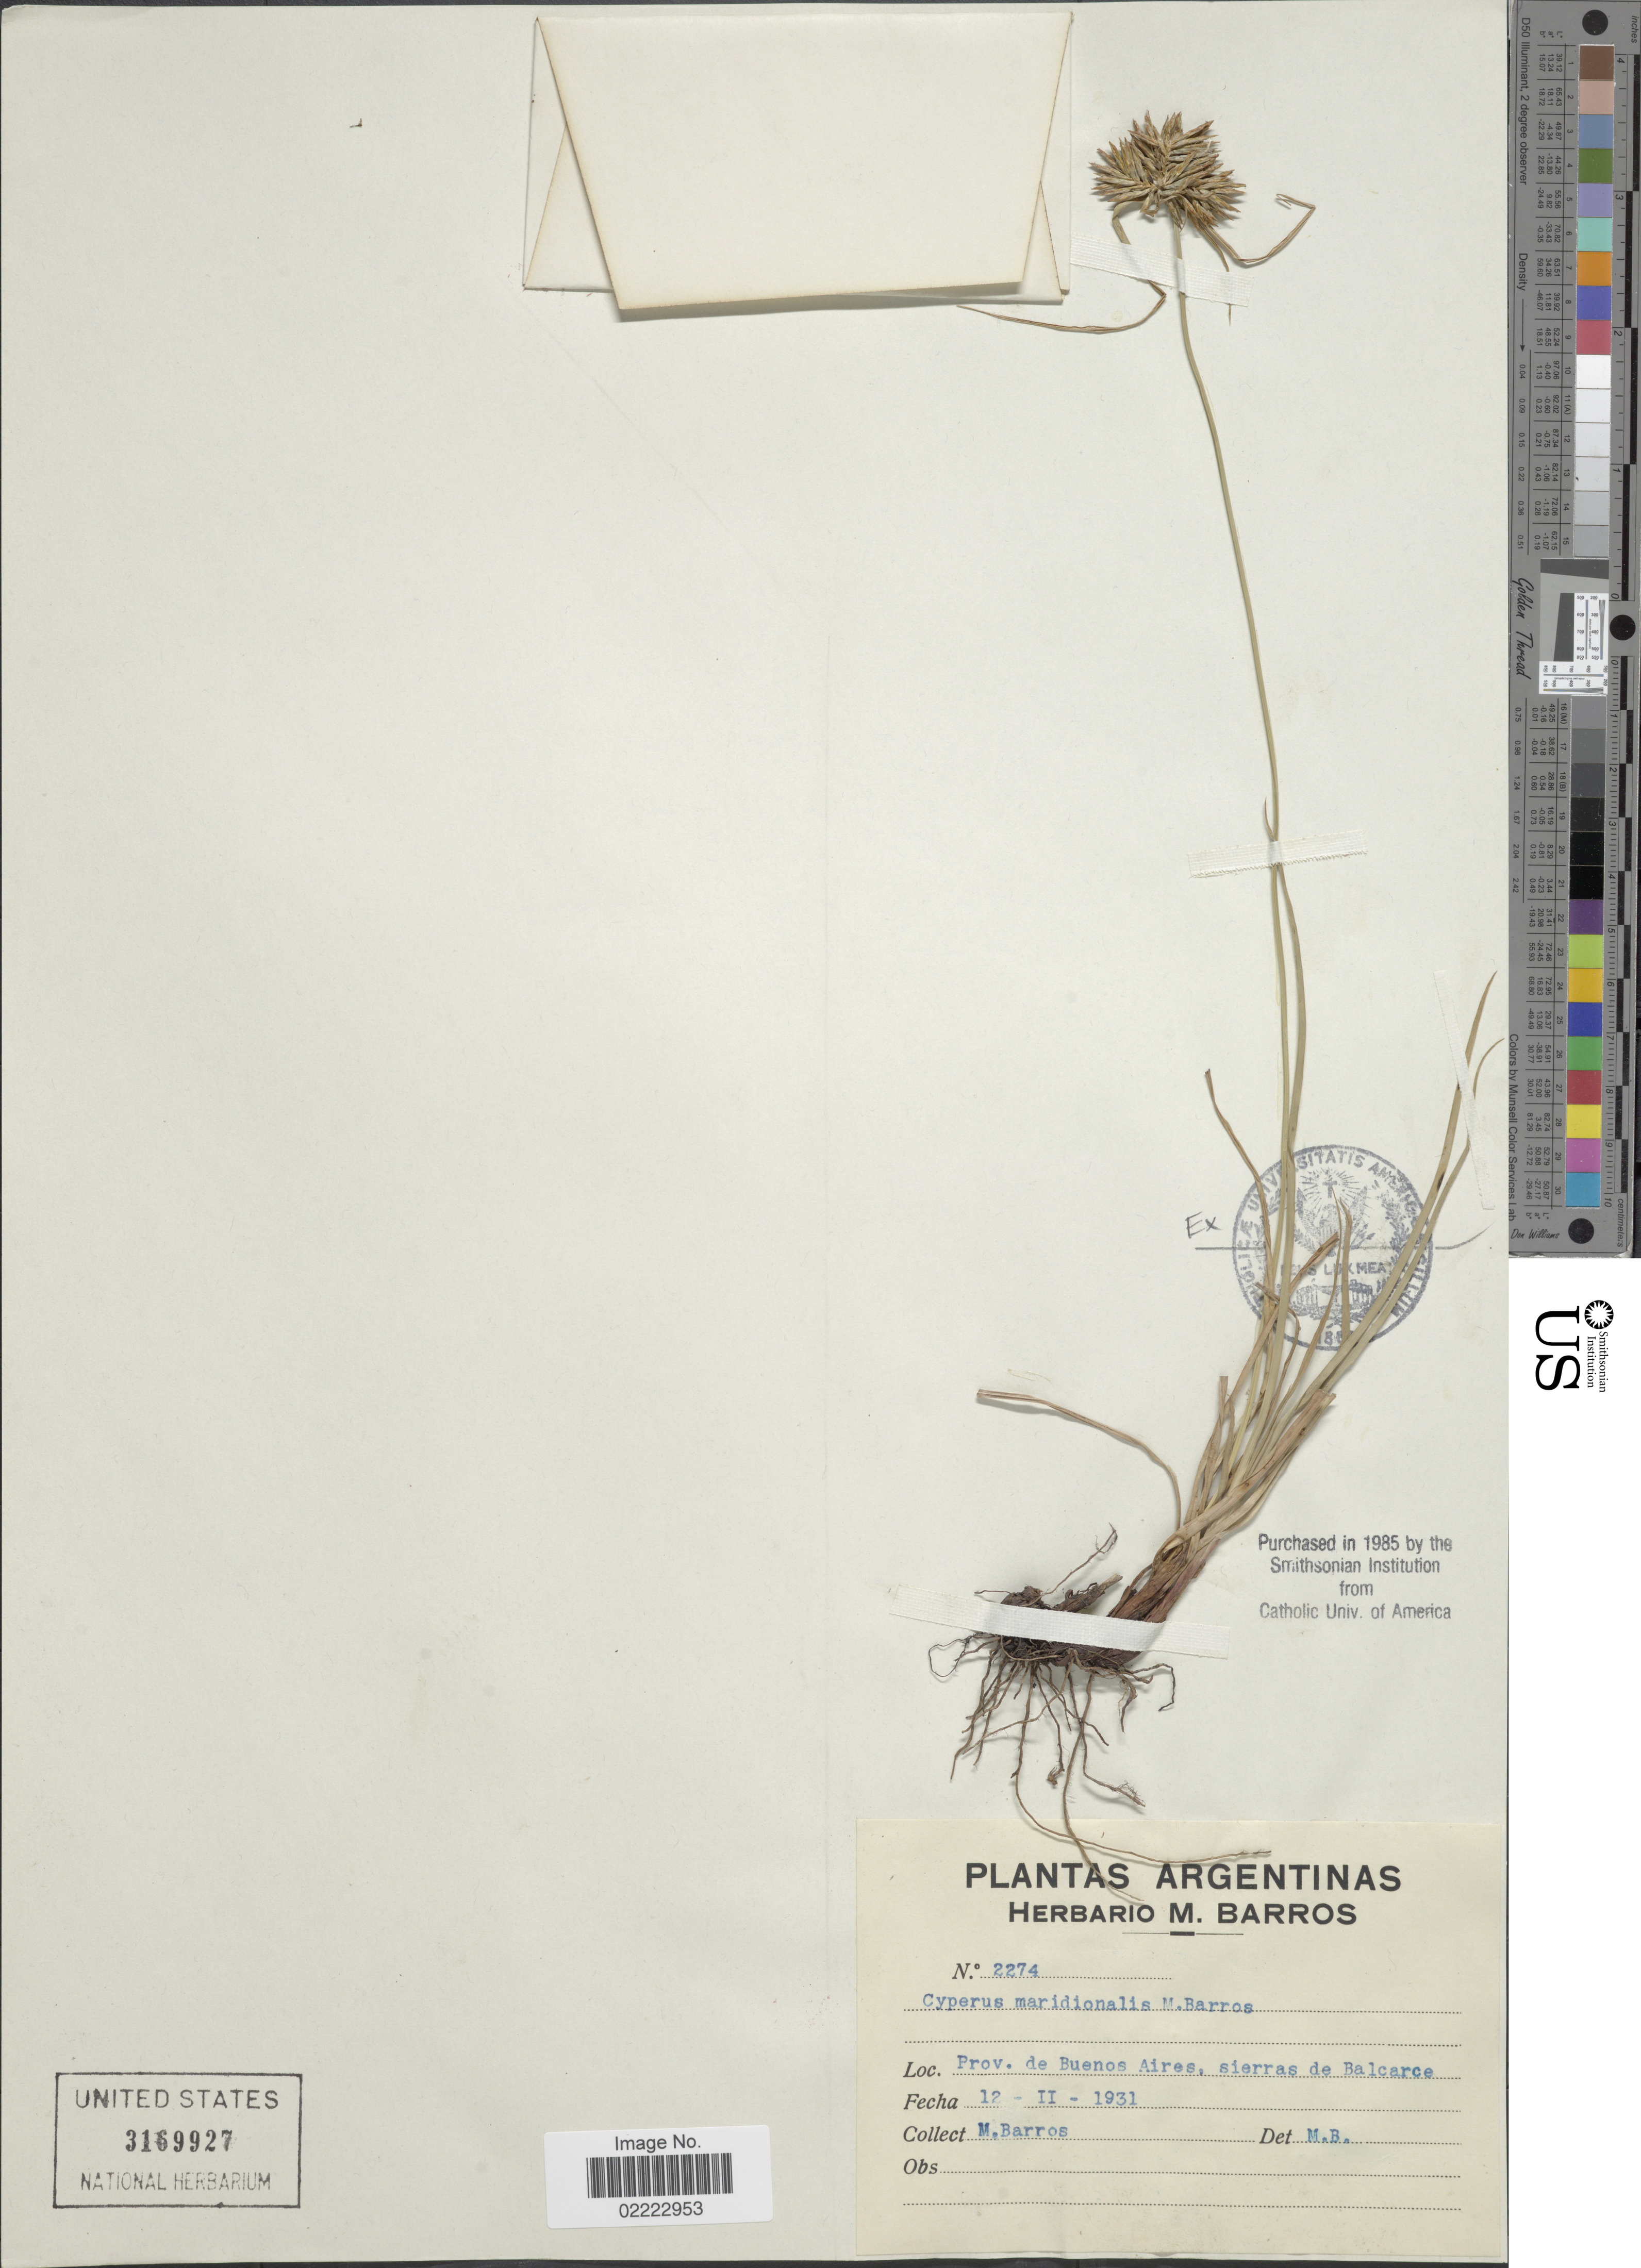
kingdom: Plantae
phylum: Tracheophyta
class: Liliopsida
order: Poales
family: Cyperaceae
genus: Cyperus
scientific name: Cyperus meridionalis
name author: Barros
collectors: M. Barros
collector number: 2274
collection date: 1931-02-12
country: Argentina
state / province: Buenos Aires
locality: Prov. de Buenos Aires, sierras de Balcarce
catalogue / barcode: US 3169927